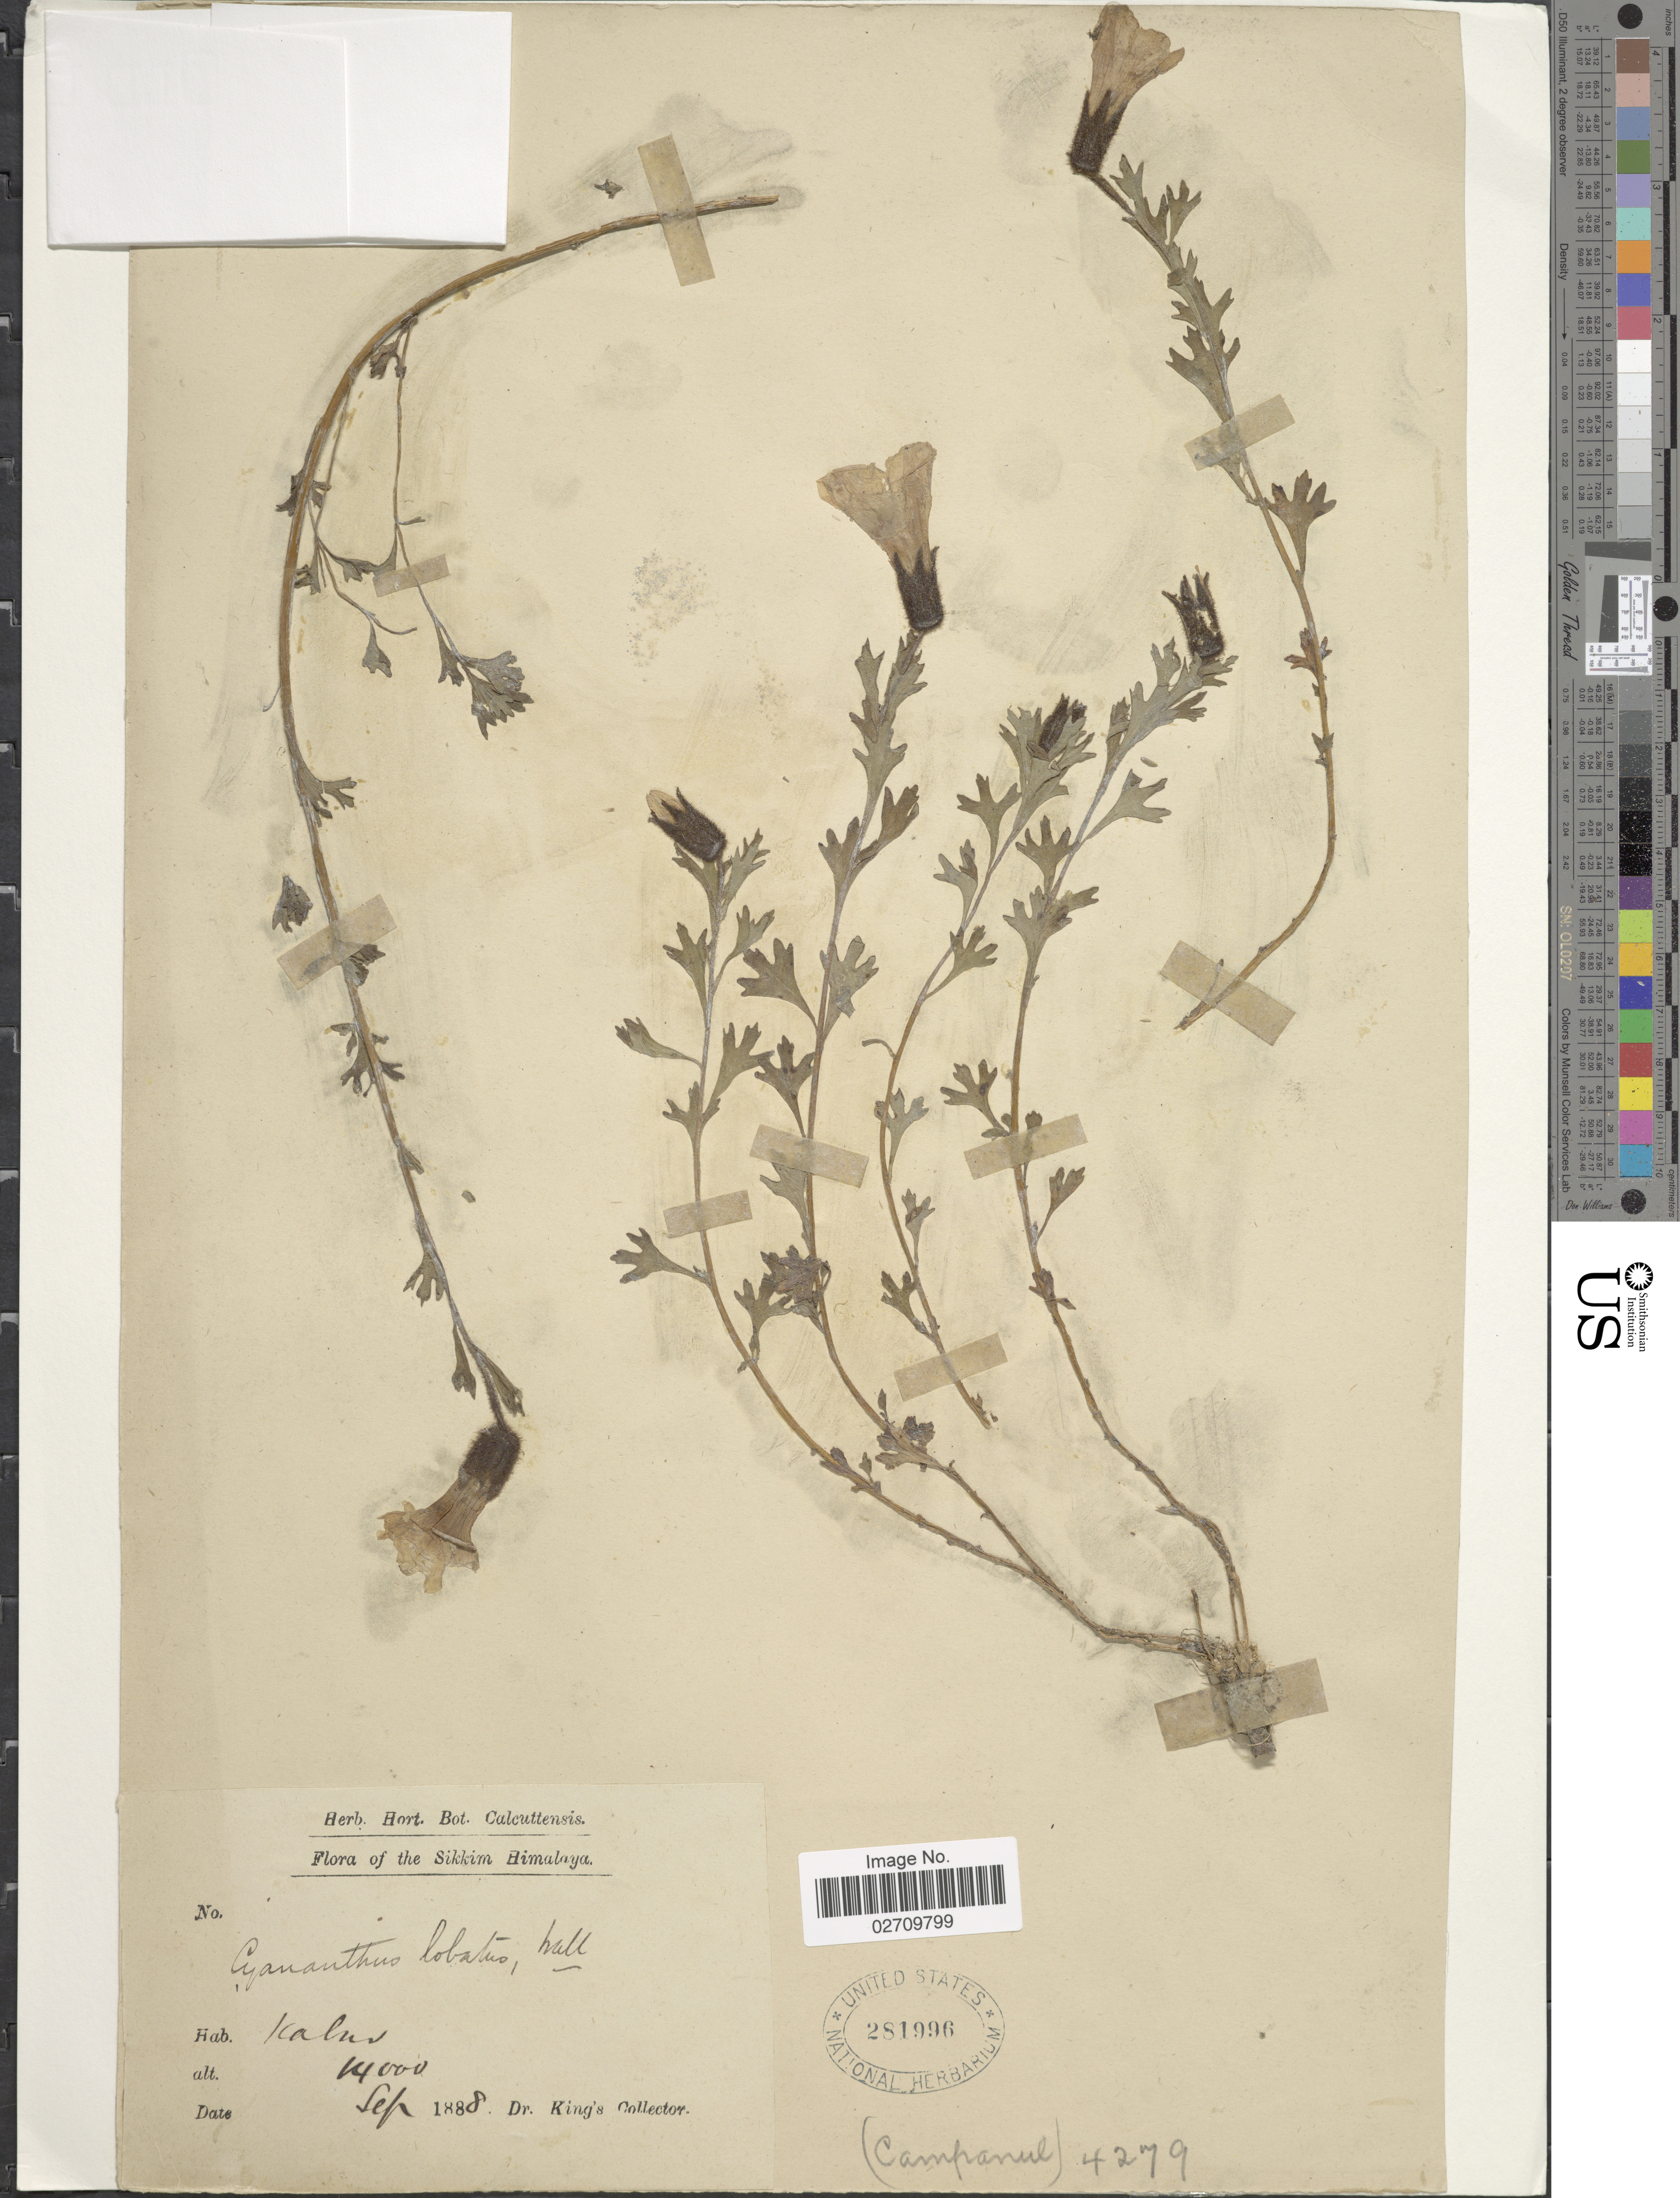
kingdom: Plantae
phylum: Tracheophyta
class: Magnoliopsida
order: Asterales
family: Campanulaceae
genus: Cyananthus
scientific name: Cyananthus lobatus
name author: Wall.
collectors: Dr. King's collector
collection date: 1888-09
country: India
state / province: Sikkim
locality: Sikkim Himalaya, Kalur.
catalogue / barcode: US 281996